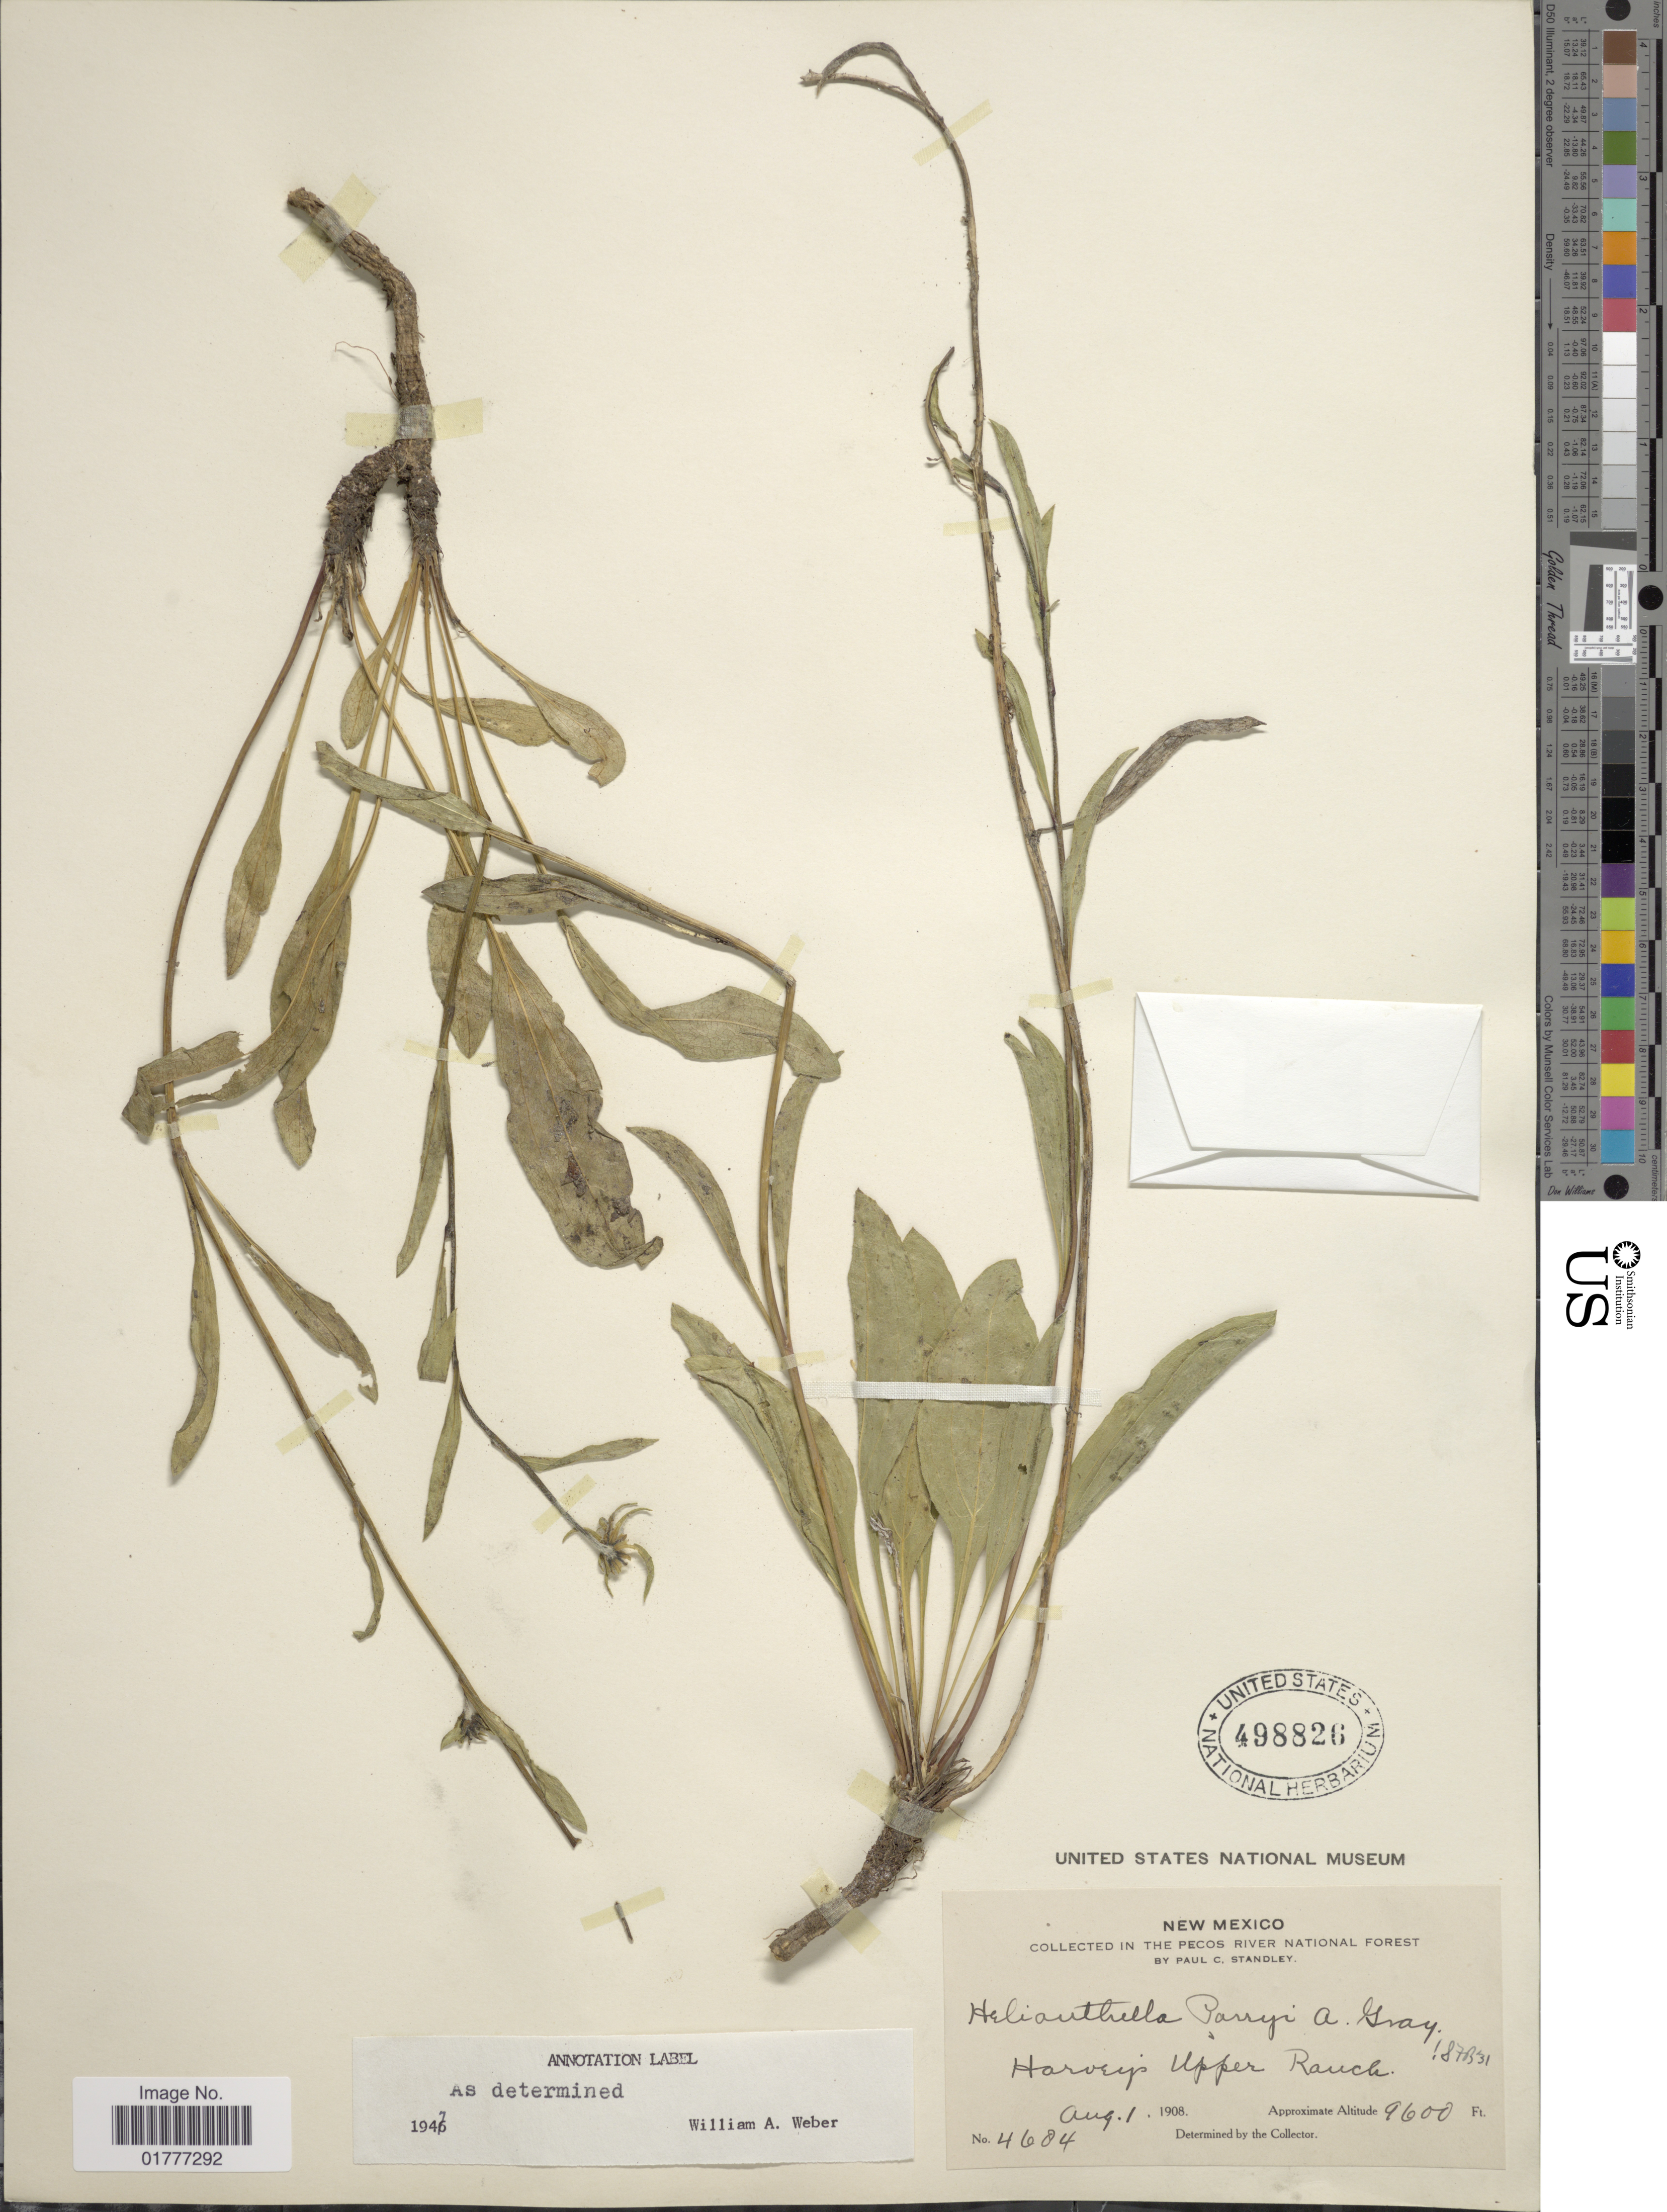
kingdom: Plantae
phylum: Tracheophyta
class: Magnoliopsida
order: Asterales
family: Asteraceae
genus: Helianthella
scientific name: Helianthella parryi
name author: A. Gray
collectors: P. C. Standley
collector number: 4684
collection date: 1908-08-01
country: United States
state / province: New Mexico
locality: Pecos River National Forest, Harveys Upper Ranch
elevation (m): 2926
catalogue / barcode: US 498826